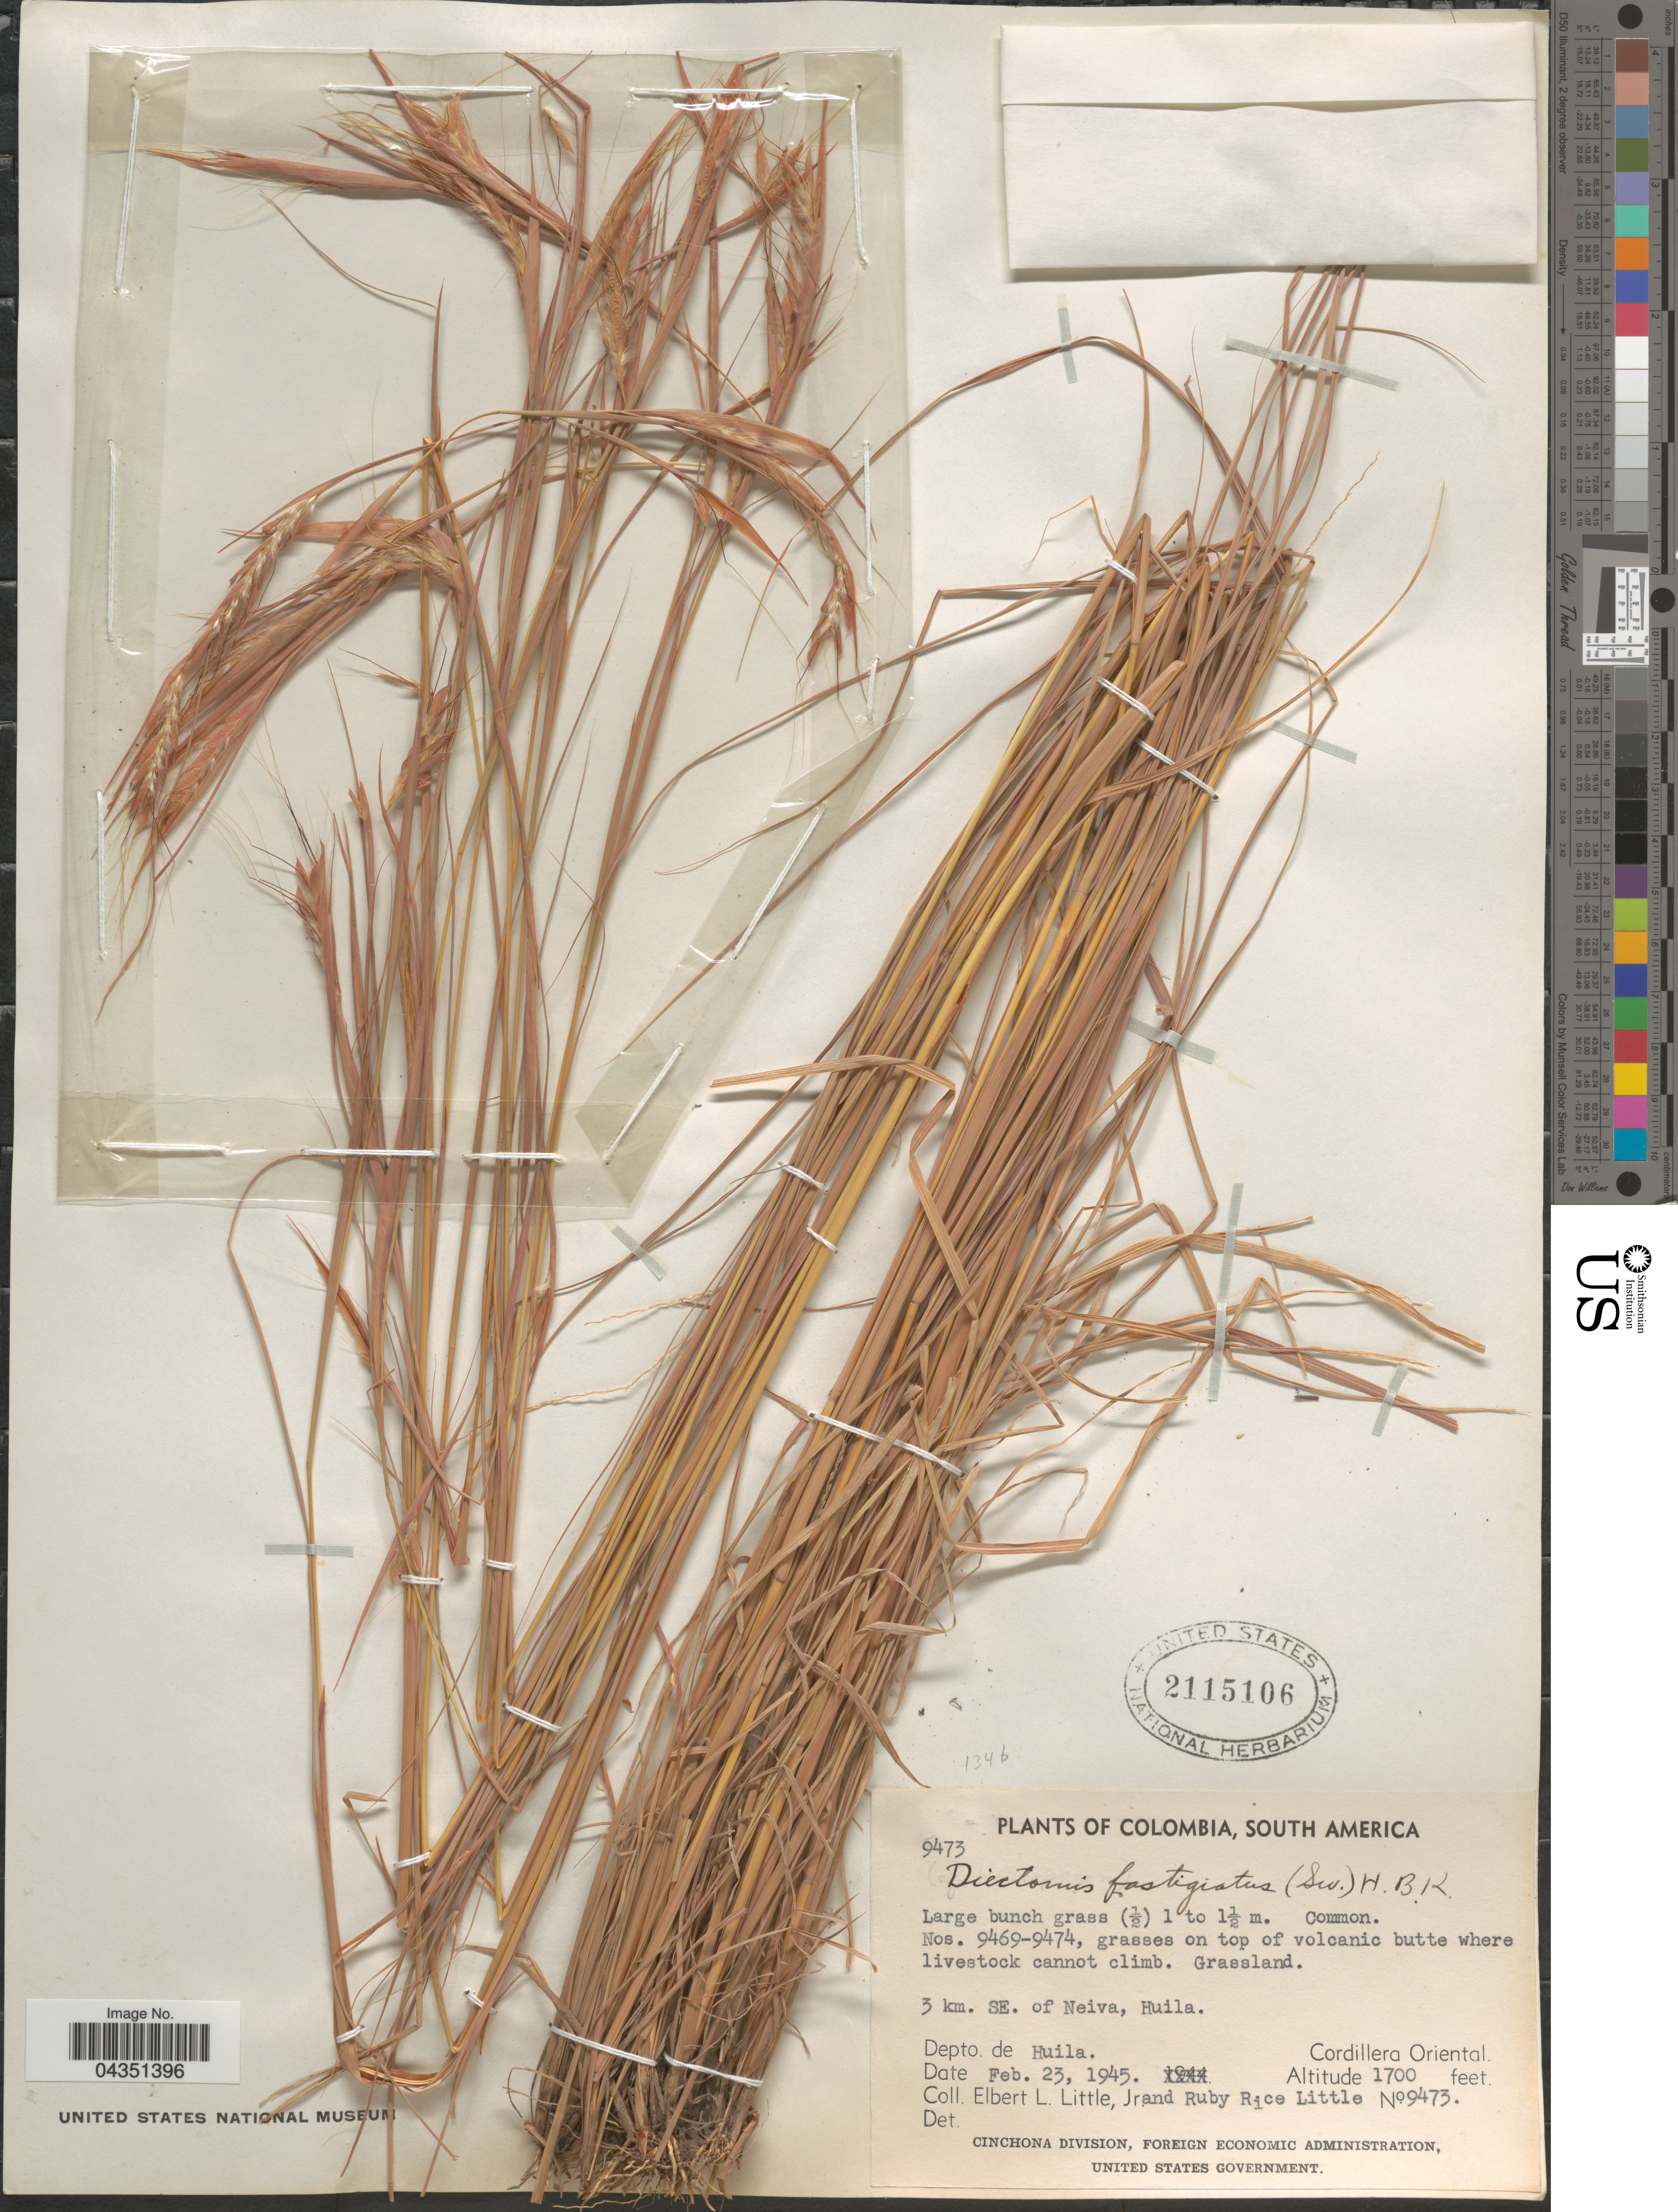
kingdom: Plantae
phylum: Tracheophyta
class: Liliopsida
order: Poales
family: Poaceae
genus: Diectomis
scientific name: Diectomis fastigiata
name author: (Sw.) P. Beauv.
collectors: E. L. Little & R. R. Little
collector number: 9473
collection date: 1945-02-23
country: Colombia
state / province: Huila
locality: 3 km. SE. of Neiva. Depto. de Huila. Cordillera Oriental.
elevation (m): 518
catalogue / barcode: US 2115106